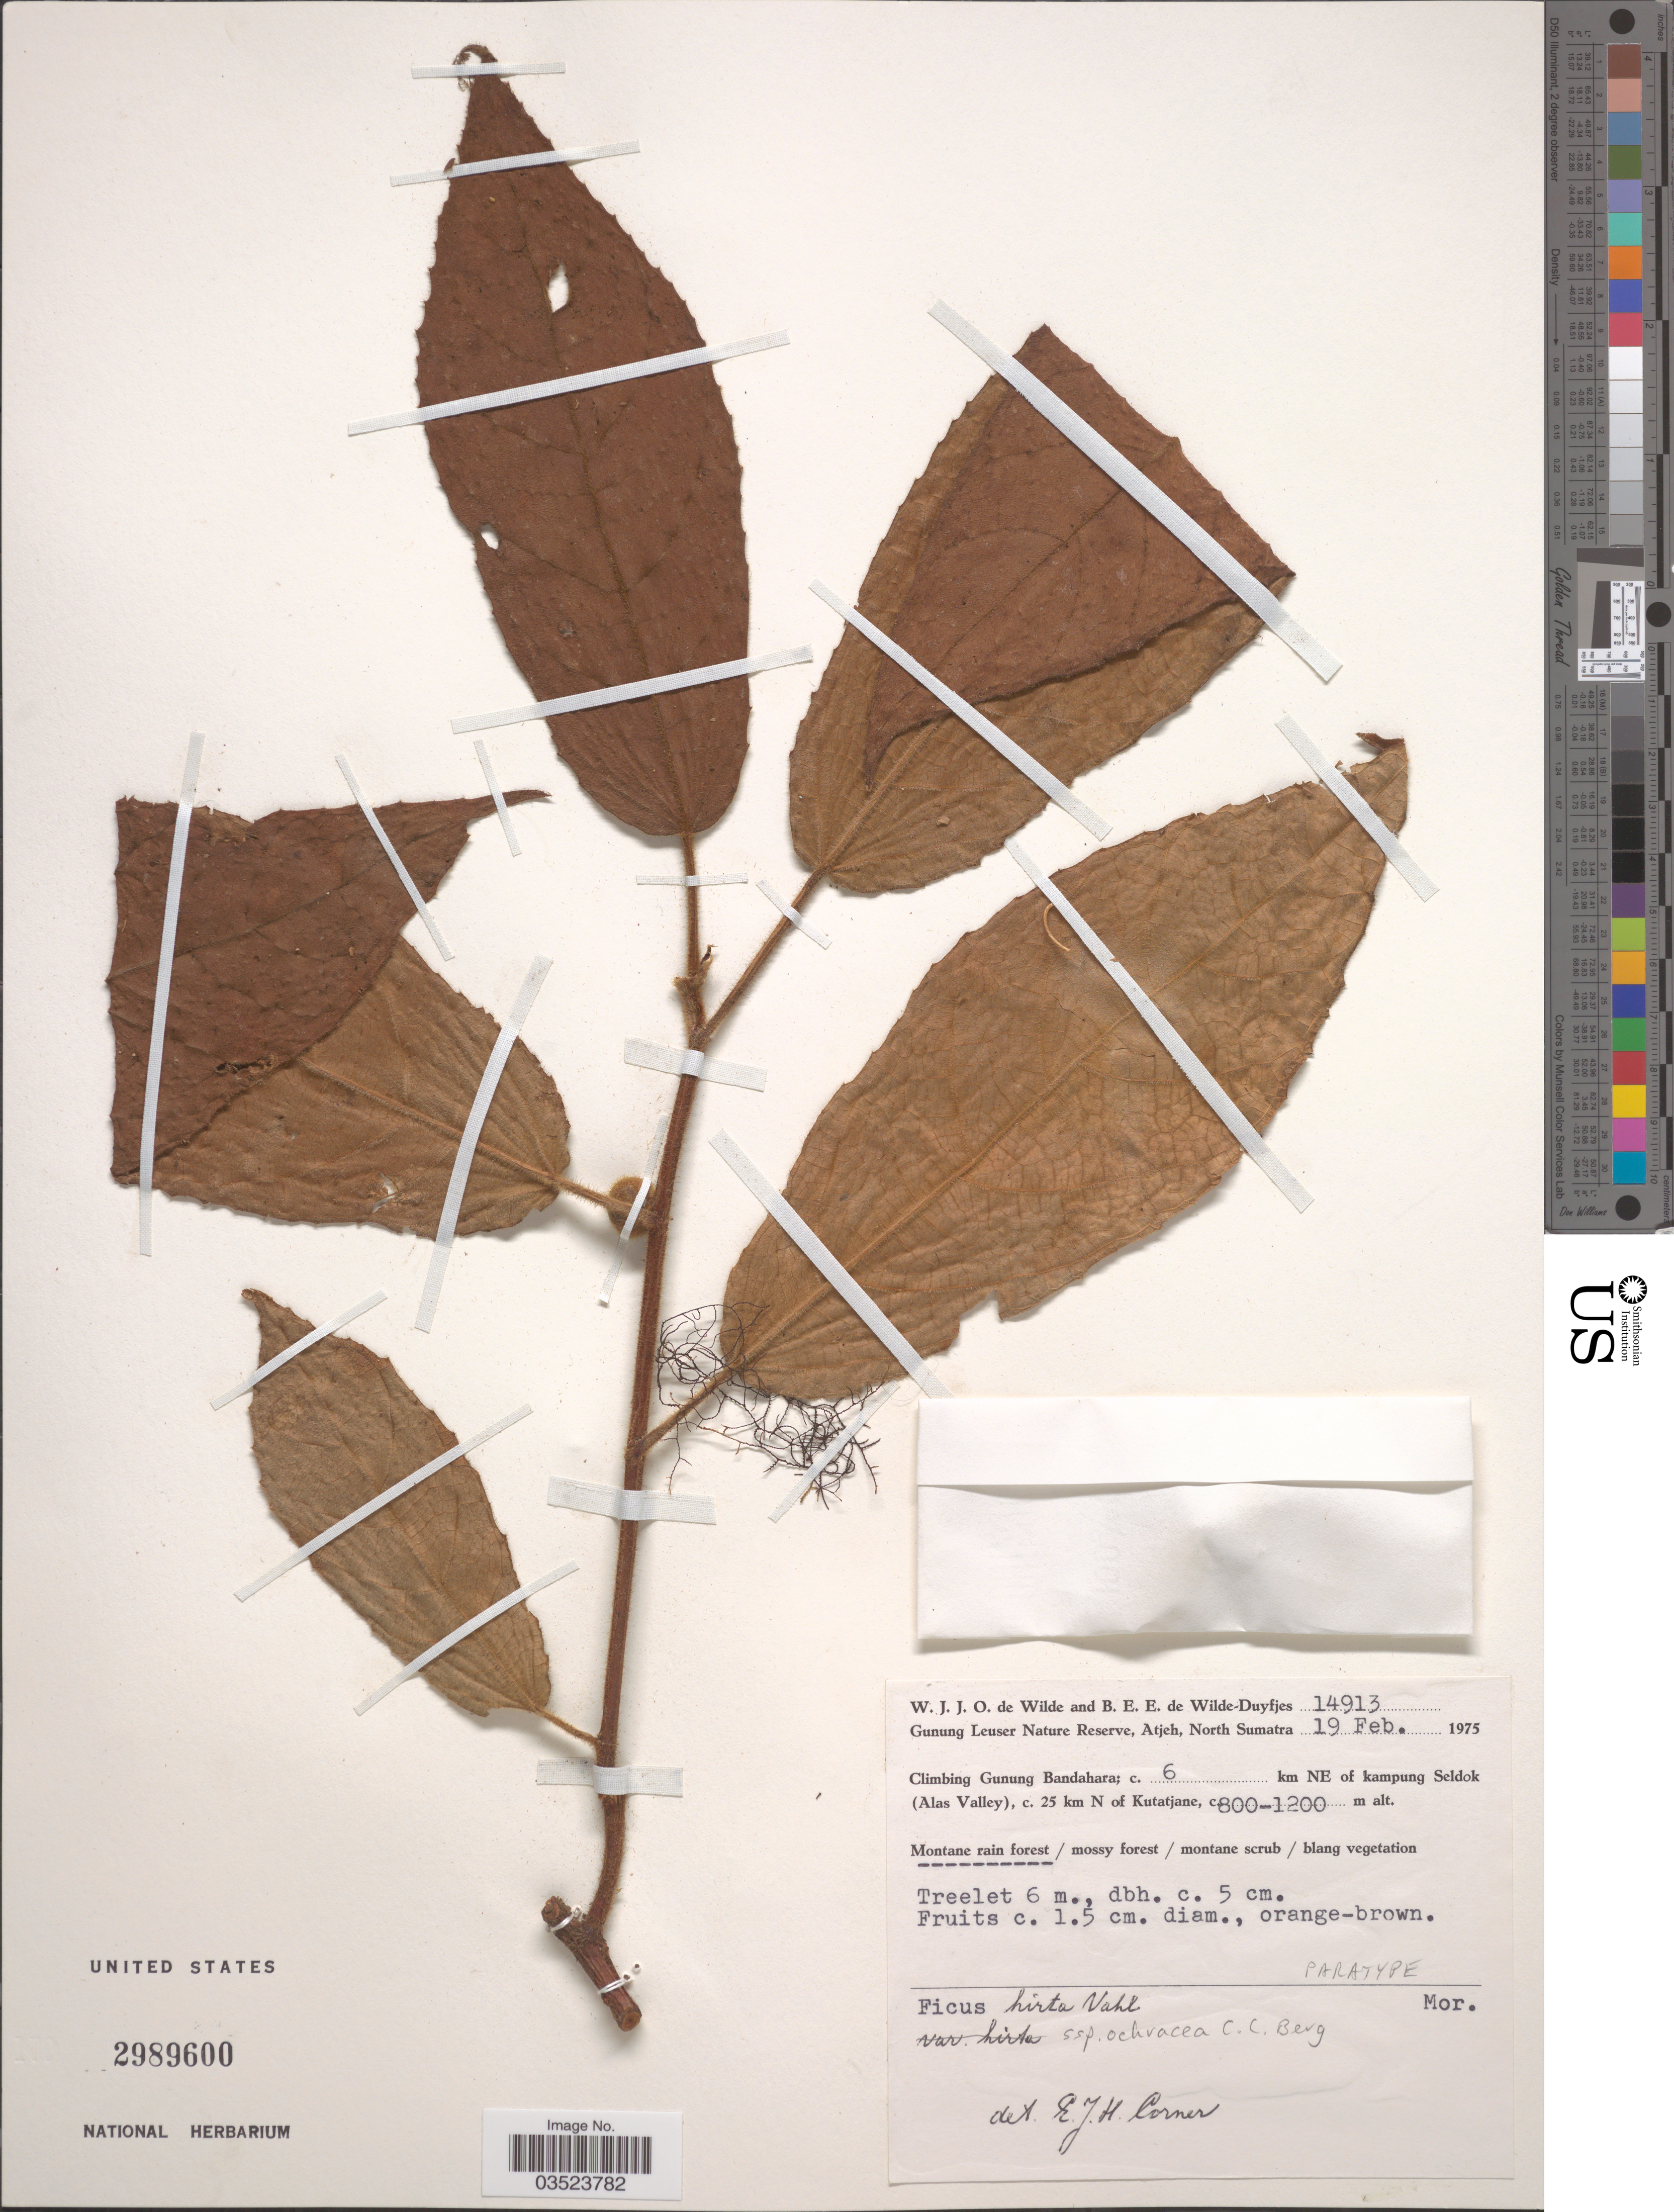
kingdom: Plantae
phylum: Tracheophyta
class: Magnoliopsida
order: Rosales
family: Moraceae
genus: Ficus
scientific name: Ficus hirta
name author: Vahl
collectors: W. J. de Wilde & B. E. de Wilde-Duyfjes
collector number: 14913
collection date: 1975-02-19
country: Indonesia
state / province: Sumatra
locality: Gunung Leuser Nature Reserve, Atjeh, North Sumatra. Climbing Gunung Bandahara; c. 6 km NE of kampung Seldok(Alas Valley), c. 25 km N of Kutatjane.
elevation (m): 800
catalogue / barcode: US 2989600